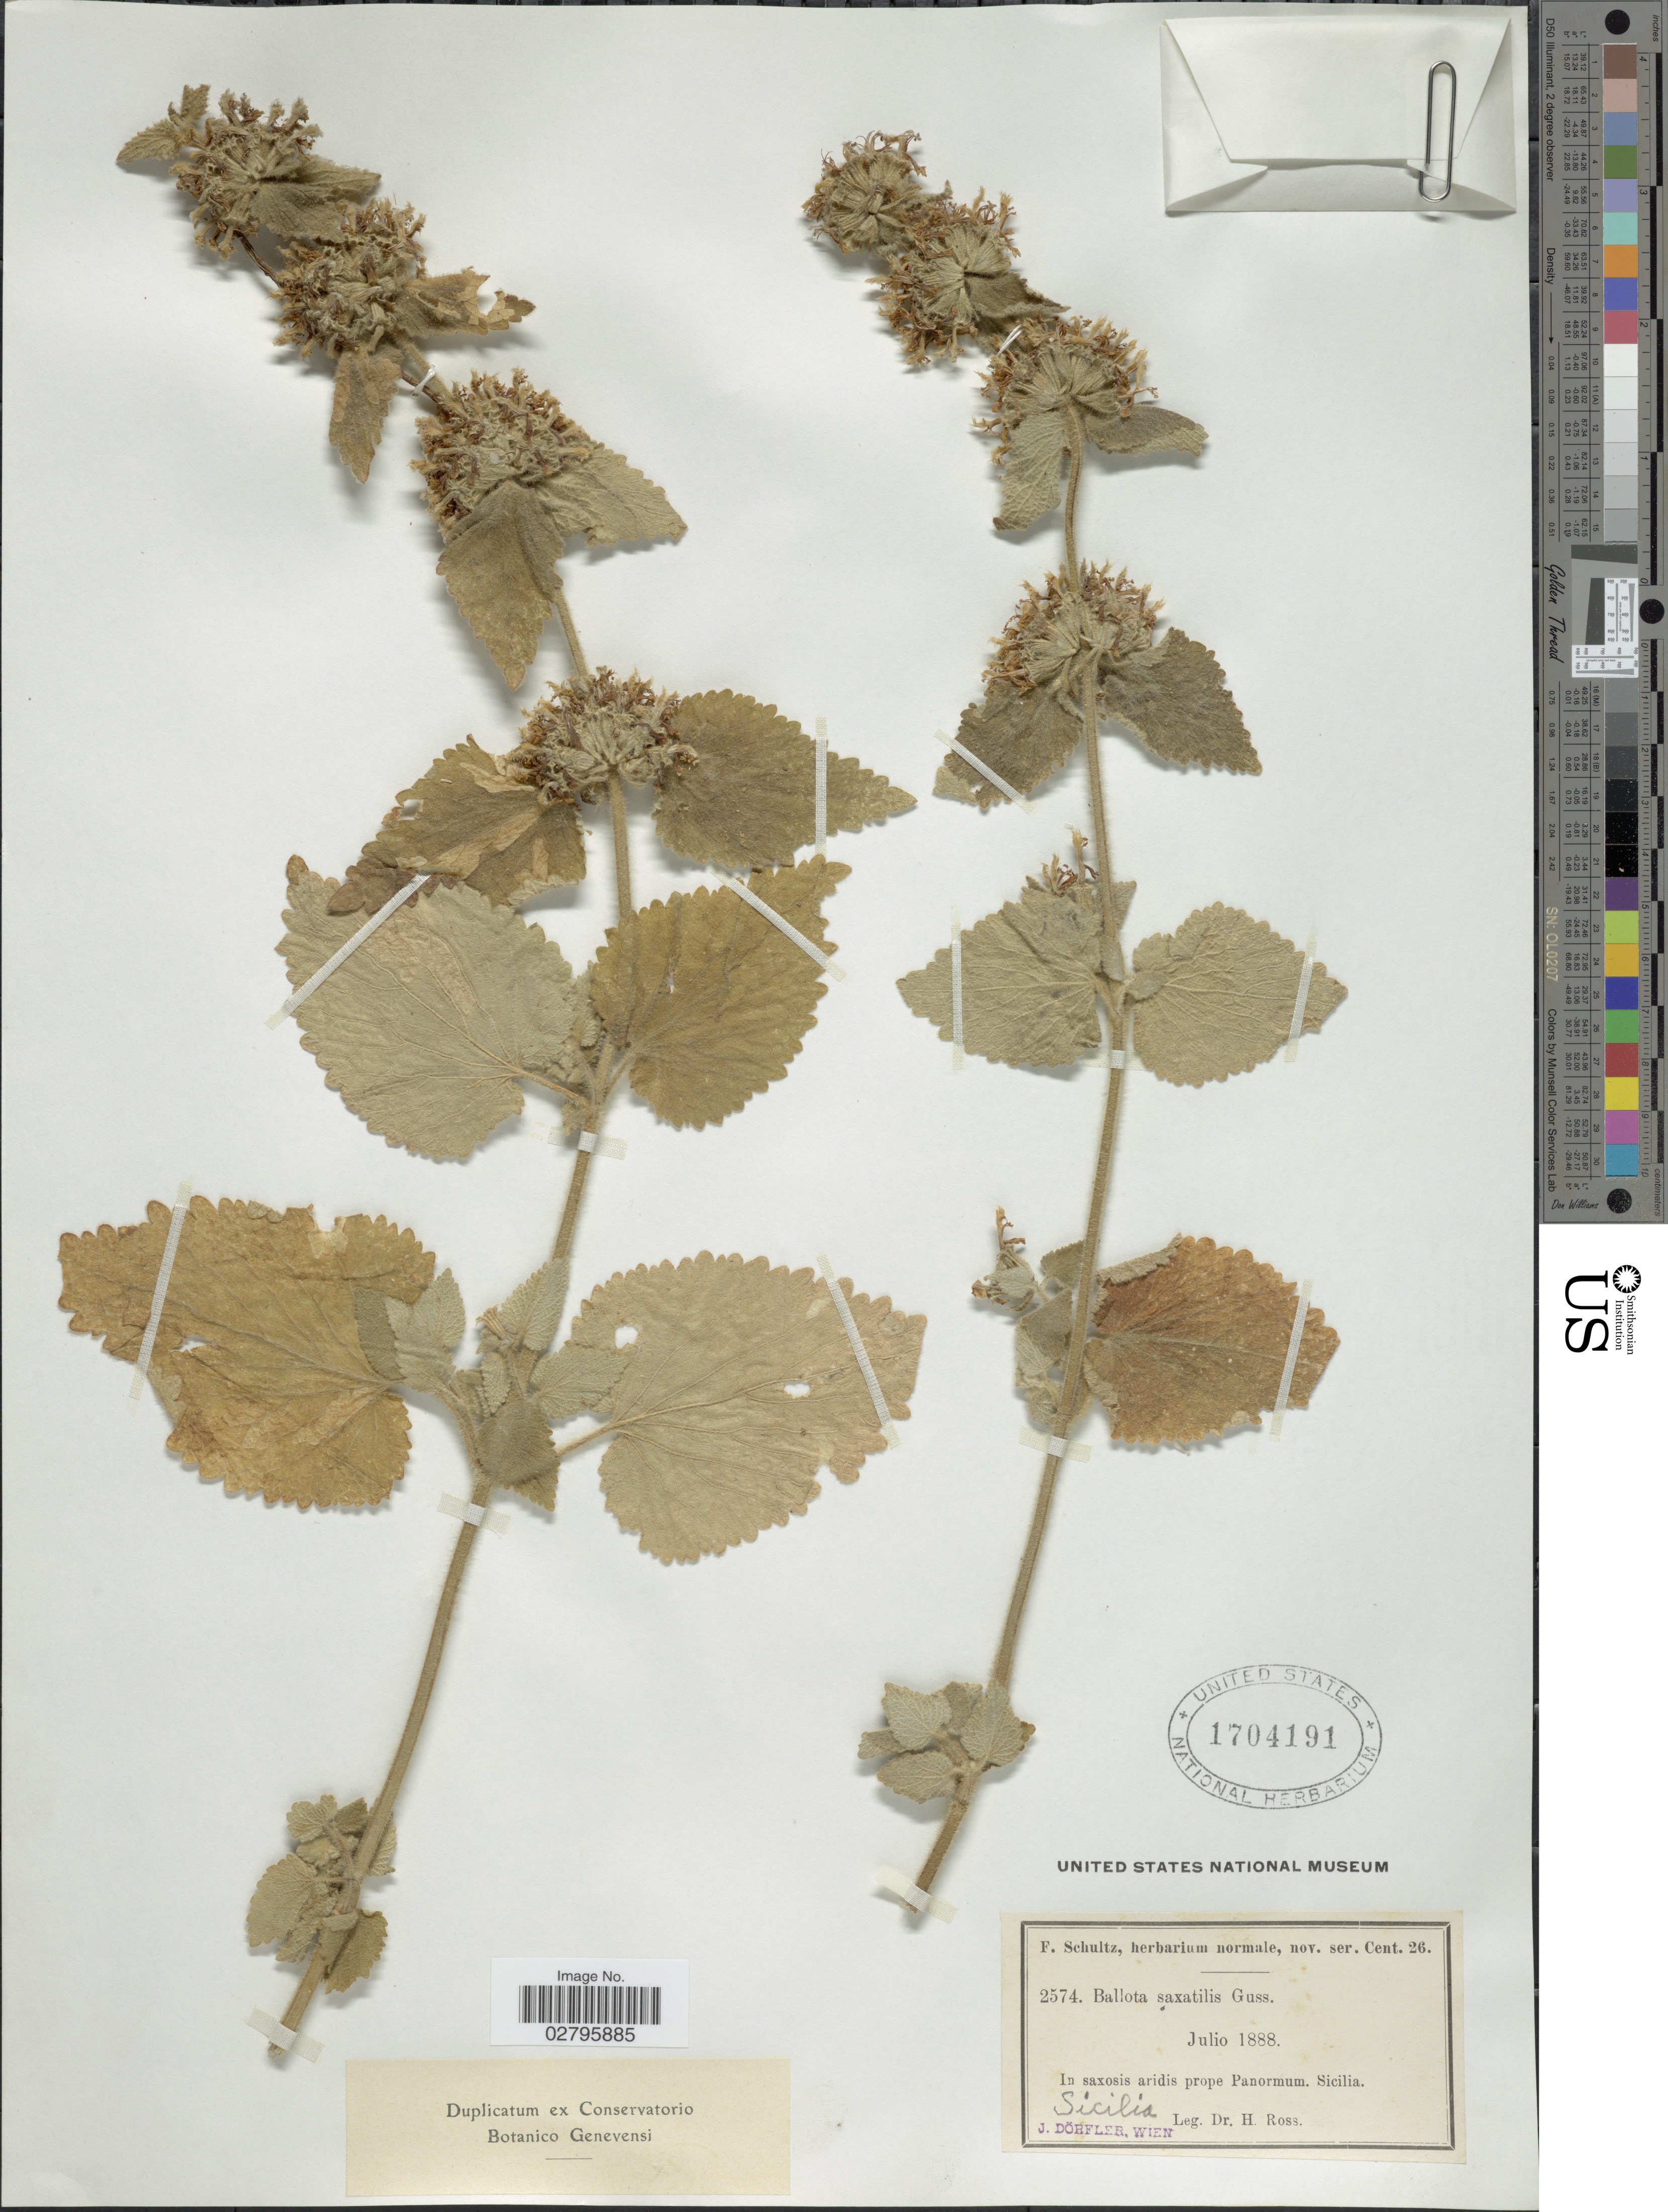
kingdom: Plantae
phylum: Tracheophyta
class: Magnoliopsida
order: Lamiales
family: Lamiaceae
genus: Ballota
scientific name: Ballota saxatilis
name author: Sieber ex C. Presl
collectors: H. Ross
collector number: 2574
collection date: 1888-07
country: Italy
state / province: Siciliana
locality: In saxosis aridis prope Panormum. Sicilia.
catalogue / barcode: US 1704191